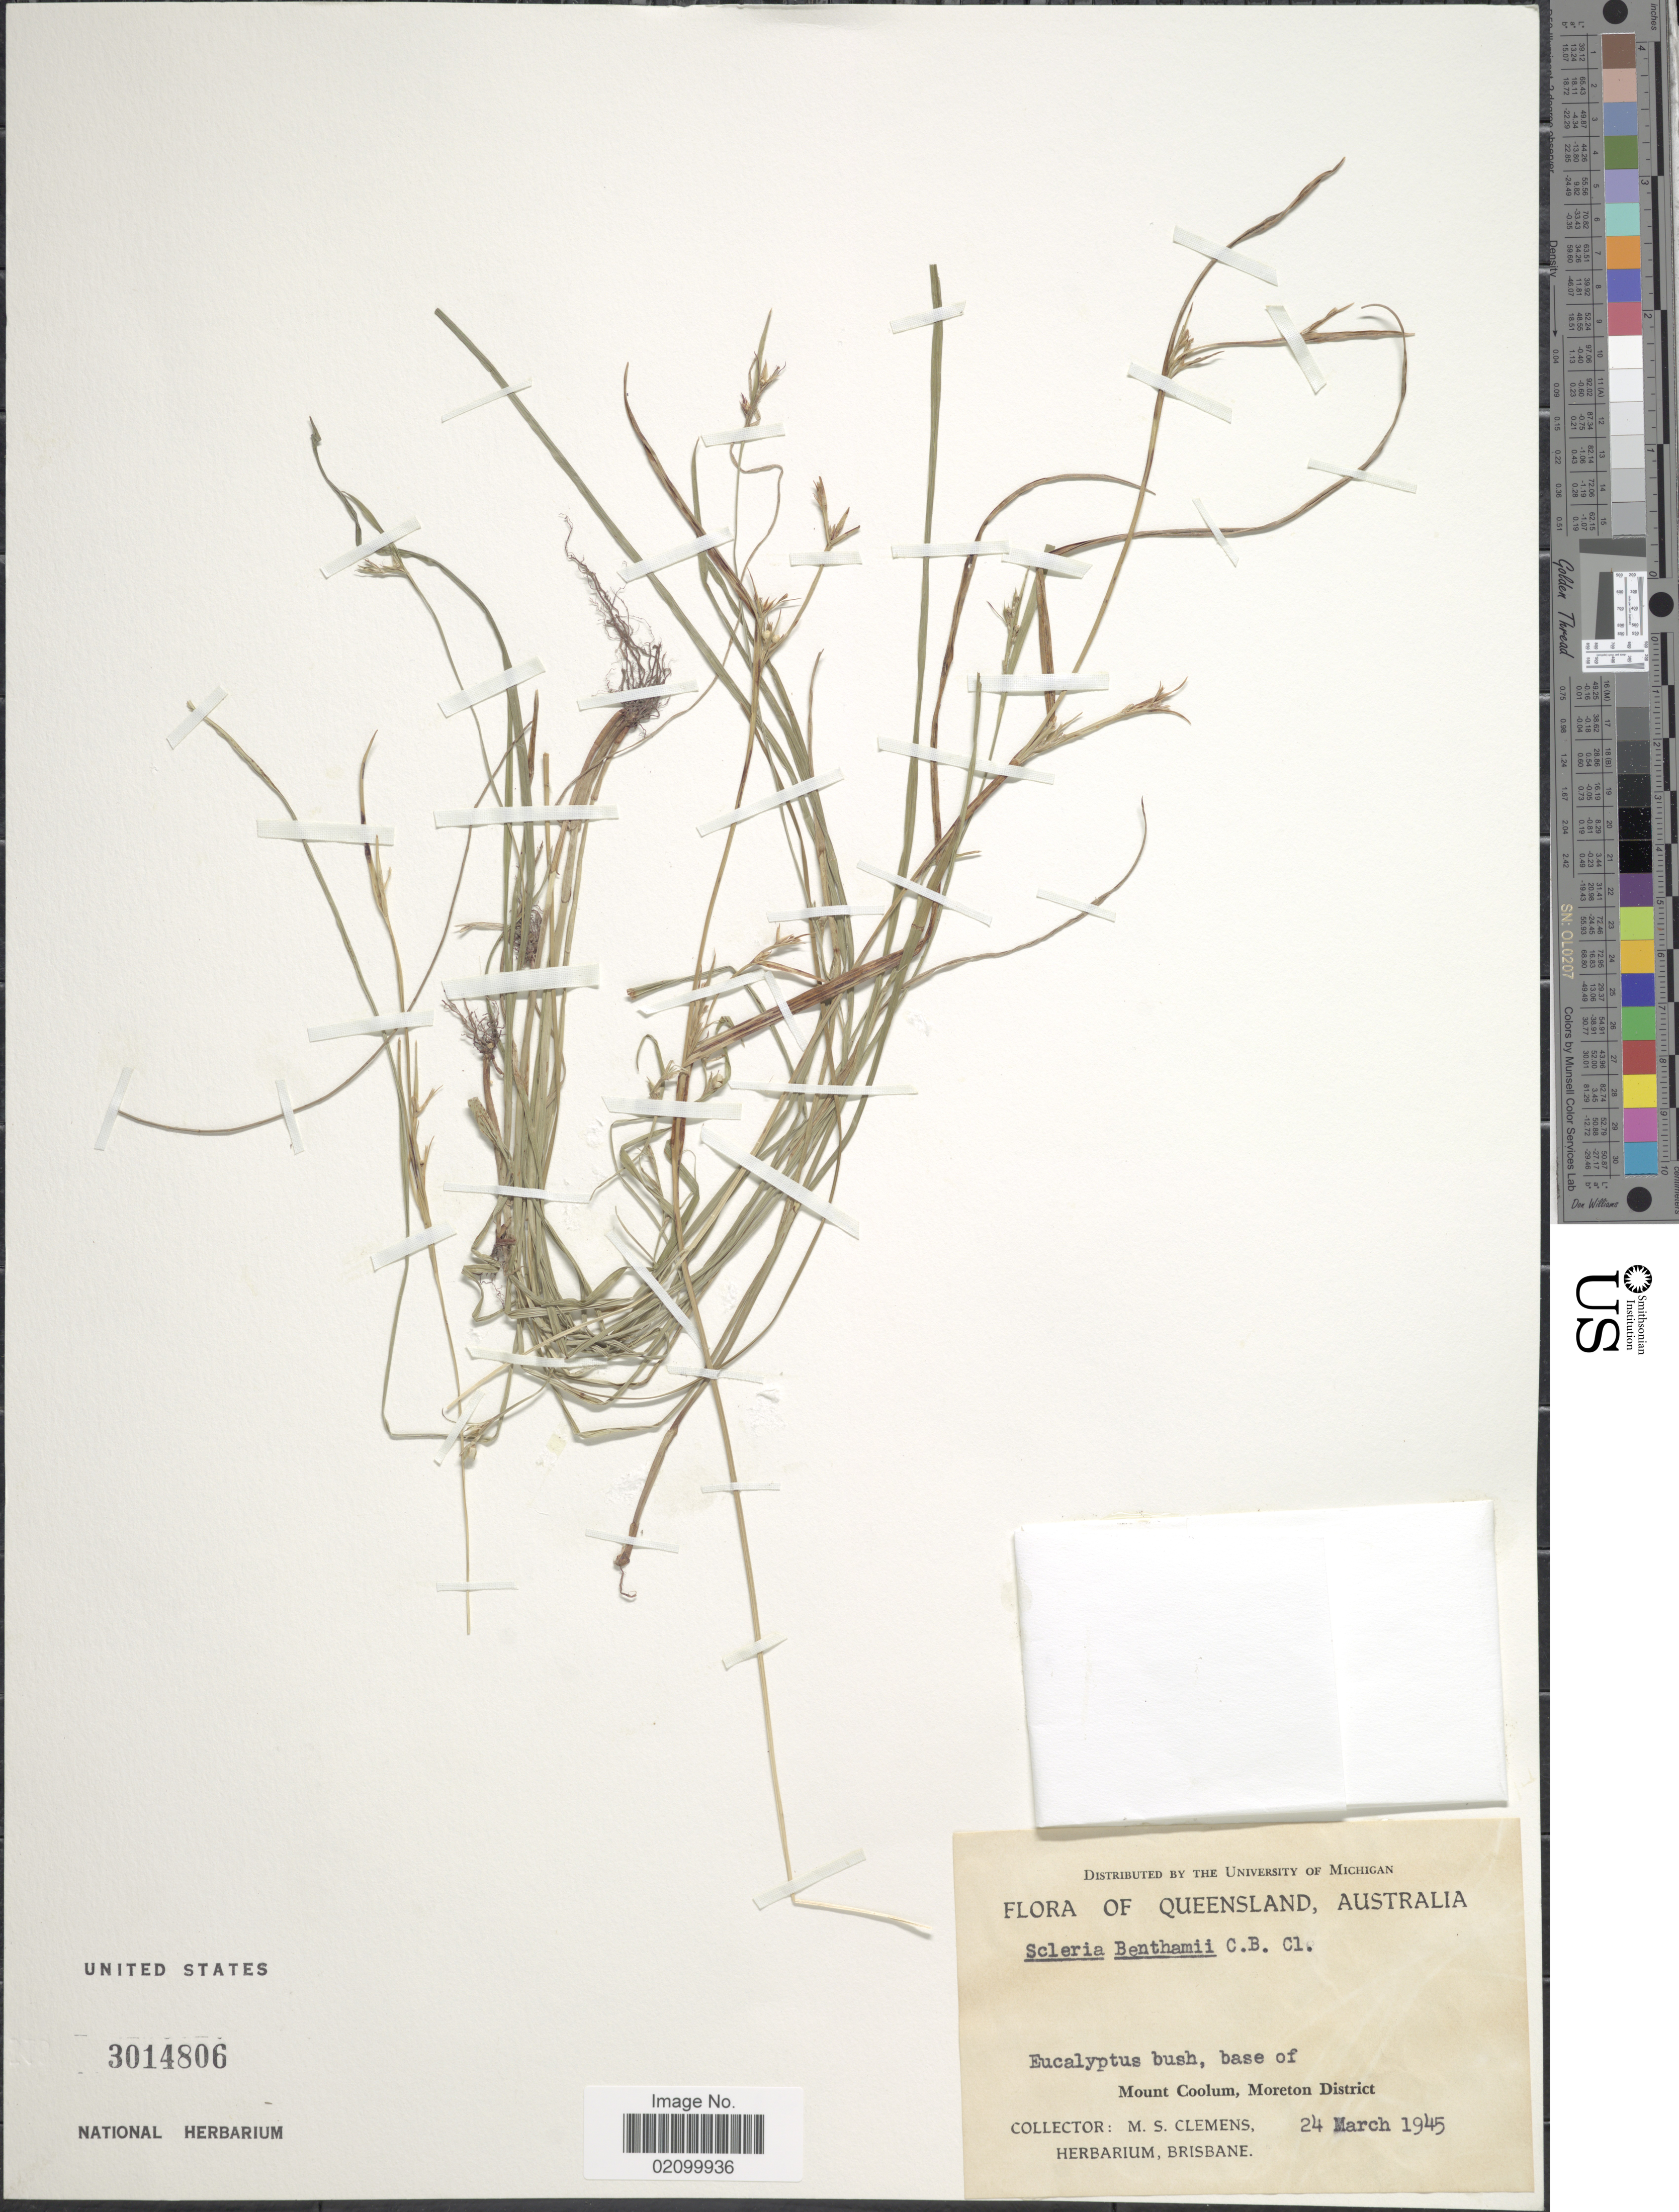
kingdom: Plantae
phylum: Tracheophyta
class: Liliopsida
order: Poales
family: Cyperaceae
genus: Scleria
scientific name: Scleria benthamii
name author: C.B. Clarke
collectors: M. S. Clemens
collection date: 1945-03-24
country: Australia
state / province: Queensland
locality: Mount Coolum, Moreton District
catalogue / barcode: US 3014806